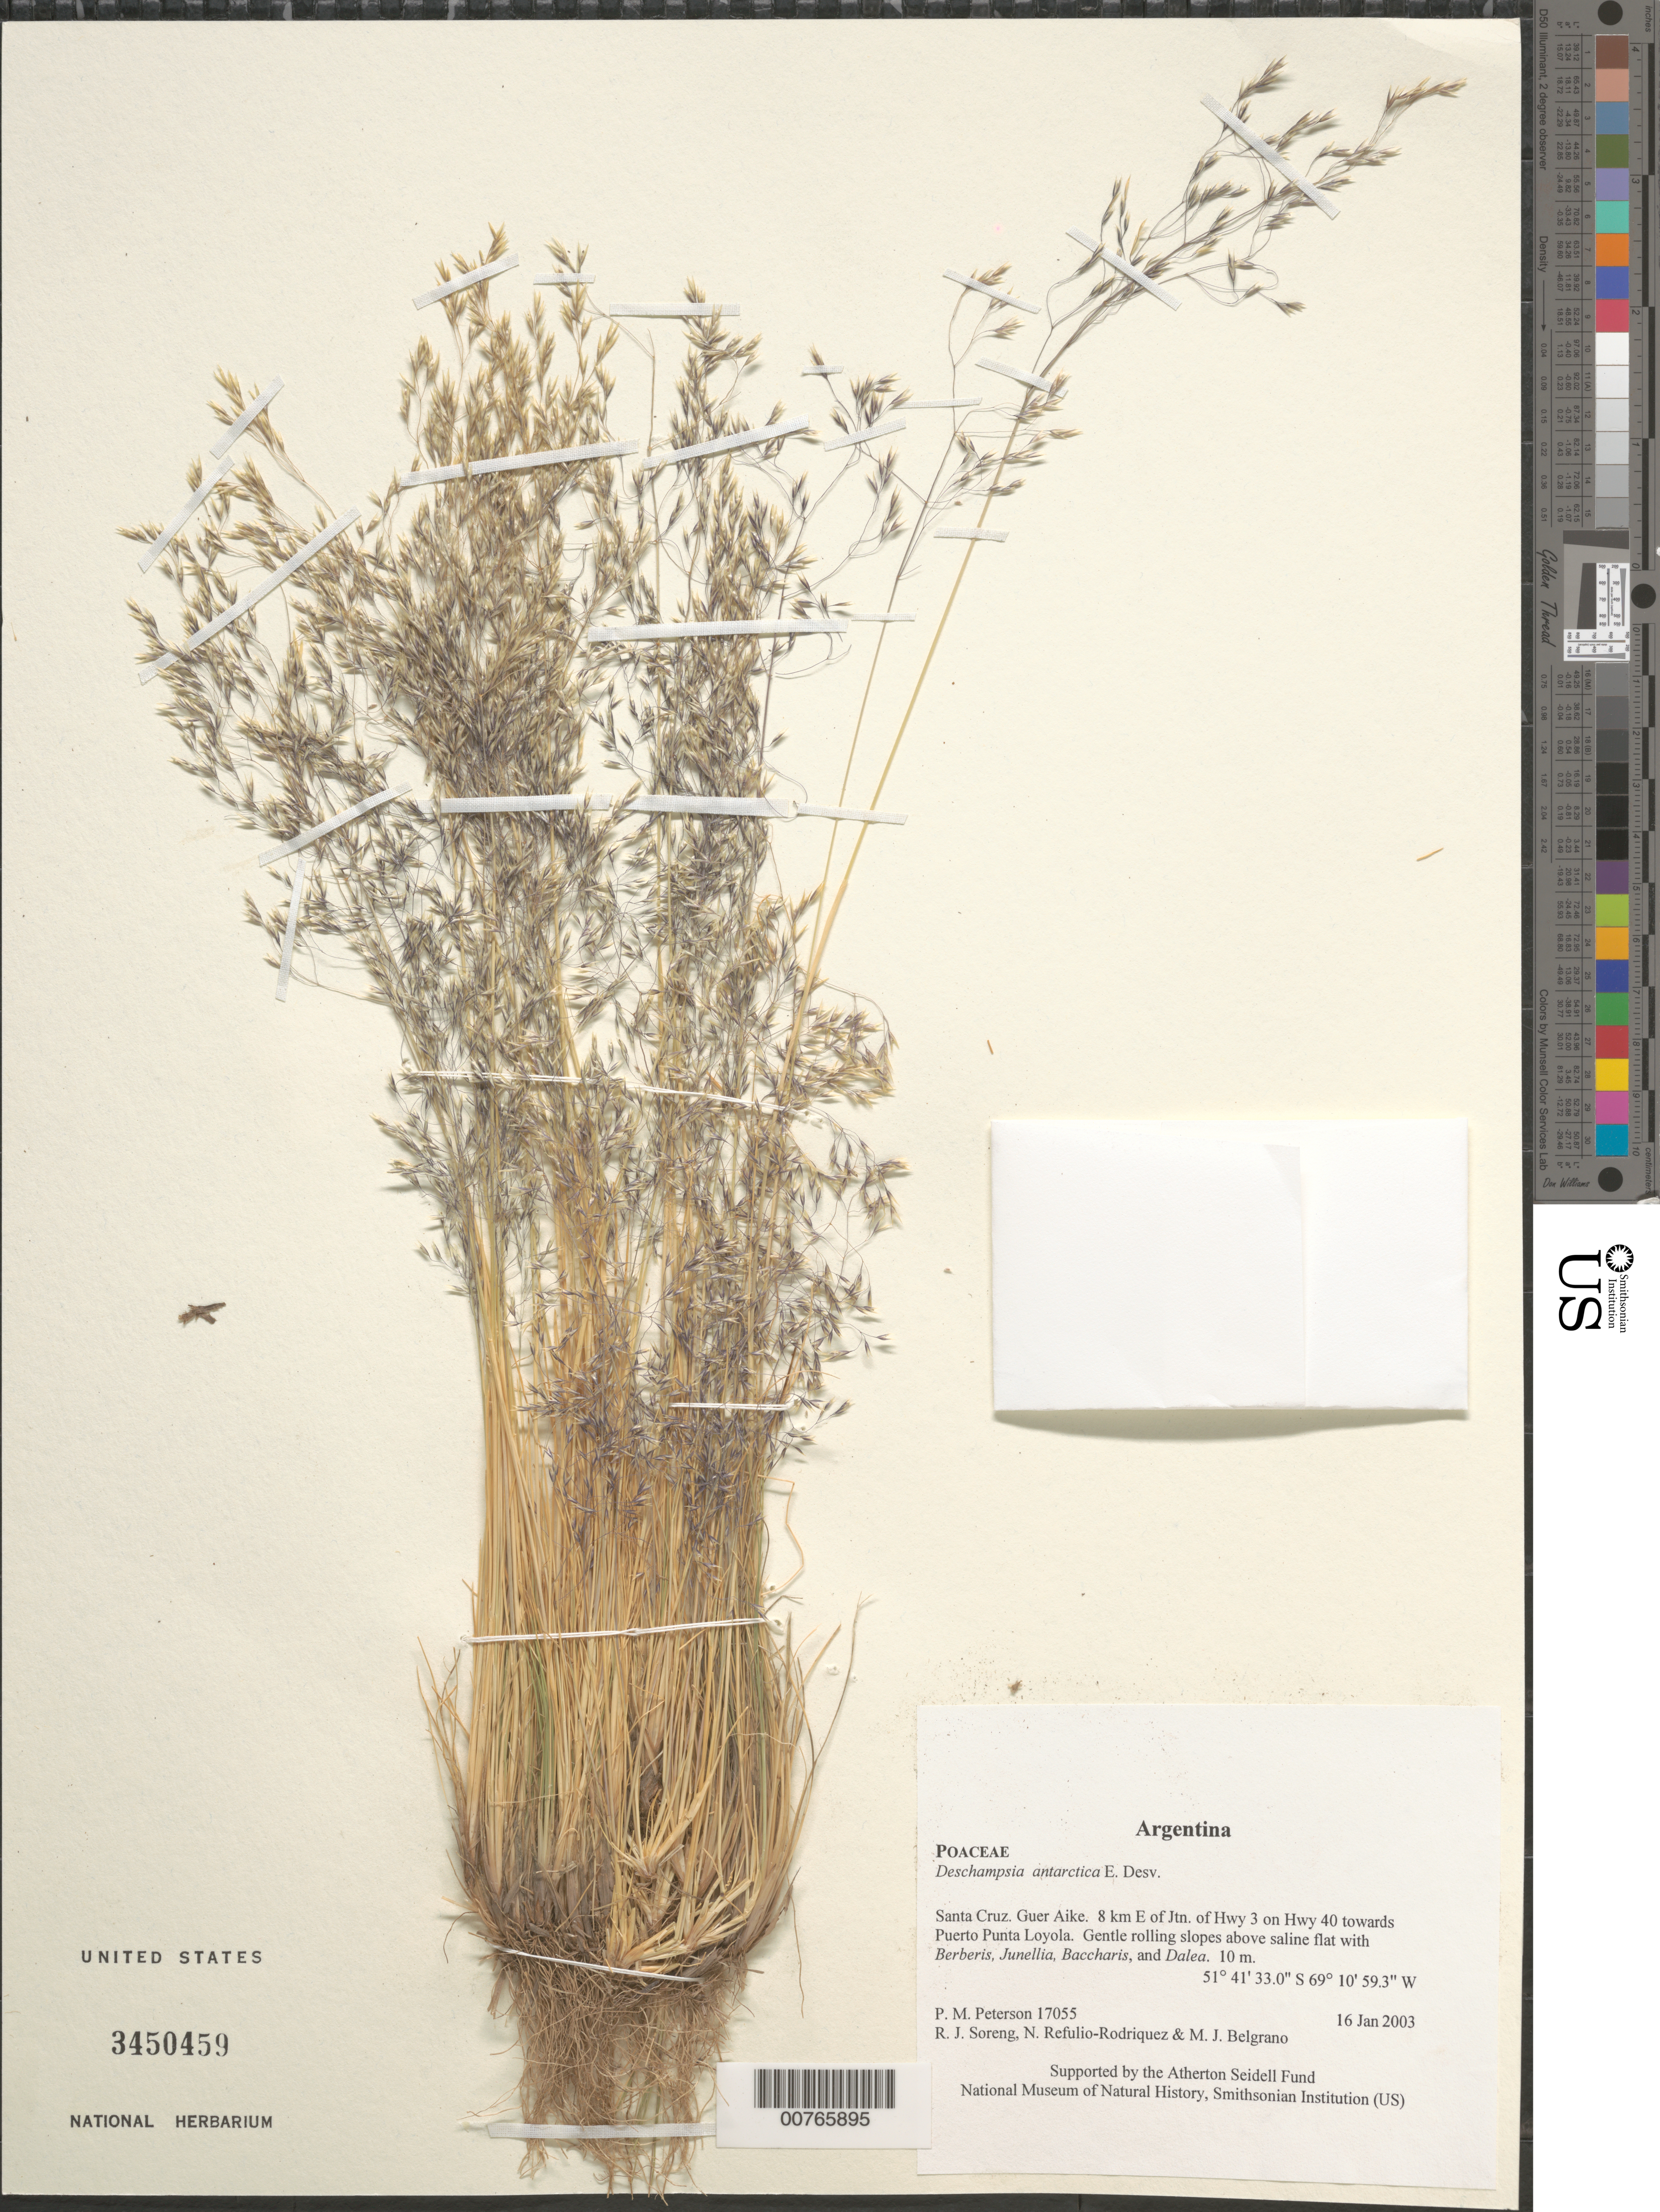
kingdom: Plantae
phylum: Tracheophyta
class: Liliopsida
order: Poales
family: Poaceae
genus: Deschampsia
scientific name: Deschampsia antarctica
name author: É. Desv.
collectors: P. M. Peterson, R. J. Soreng, N. Refulio-Rodríguez & M. Belgrano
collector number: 17055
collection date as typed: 16 Jan 2003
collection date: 2003-01-16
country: Argentina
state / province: Santa Cruz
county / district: Guer Aike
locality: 8 km E of Jtn. of Hwy 3 on Hwy 40 towards Puerto Punta Loyola. Gentle rolling slopes above saline flat with Berberis, Junellia, Baccharis, and Dalea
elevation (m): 10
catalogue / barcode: US 3450459